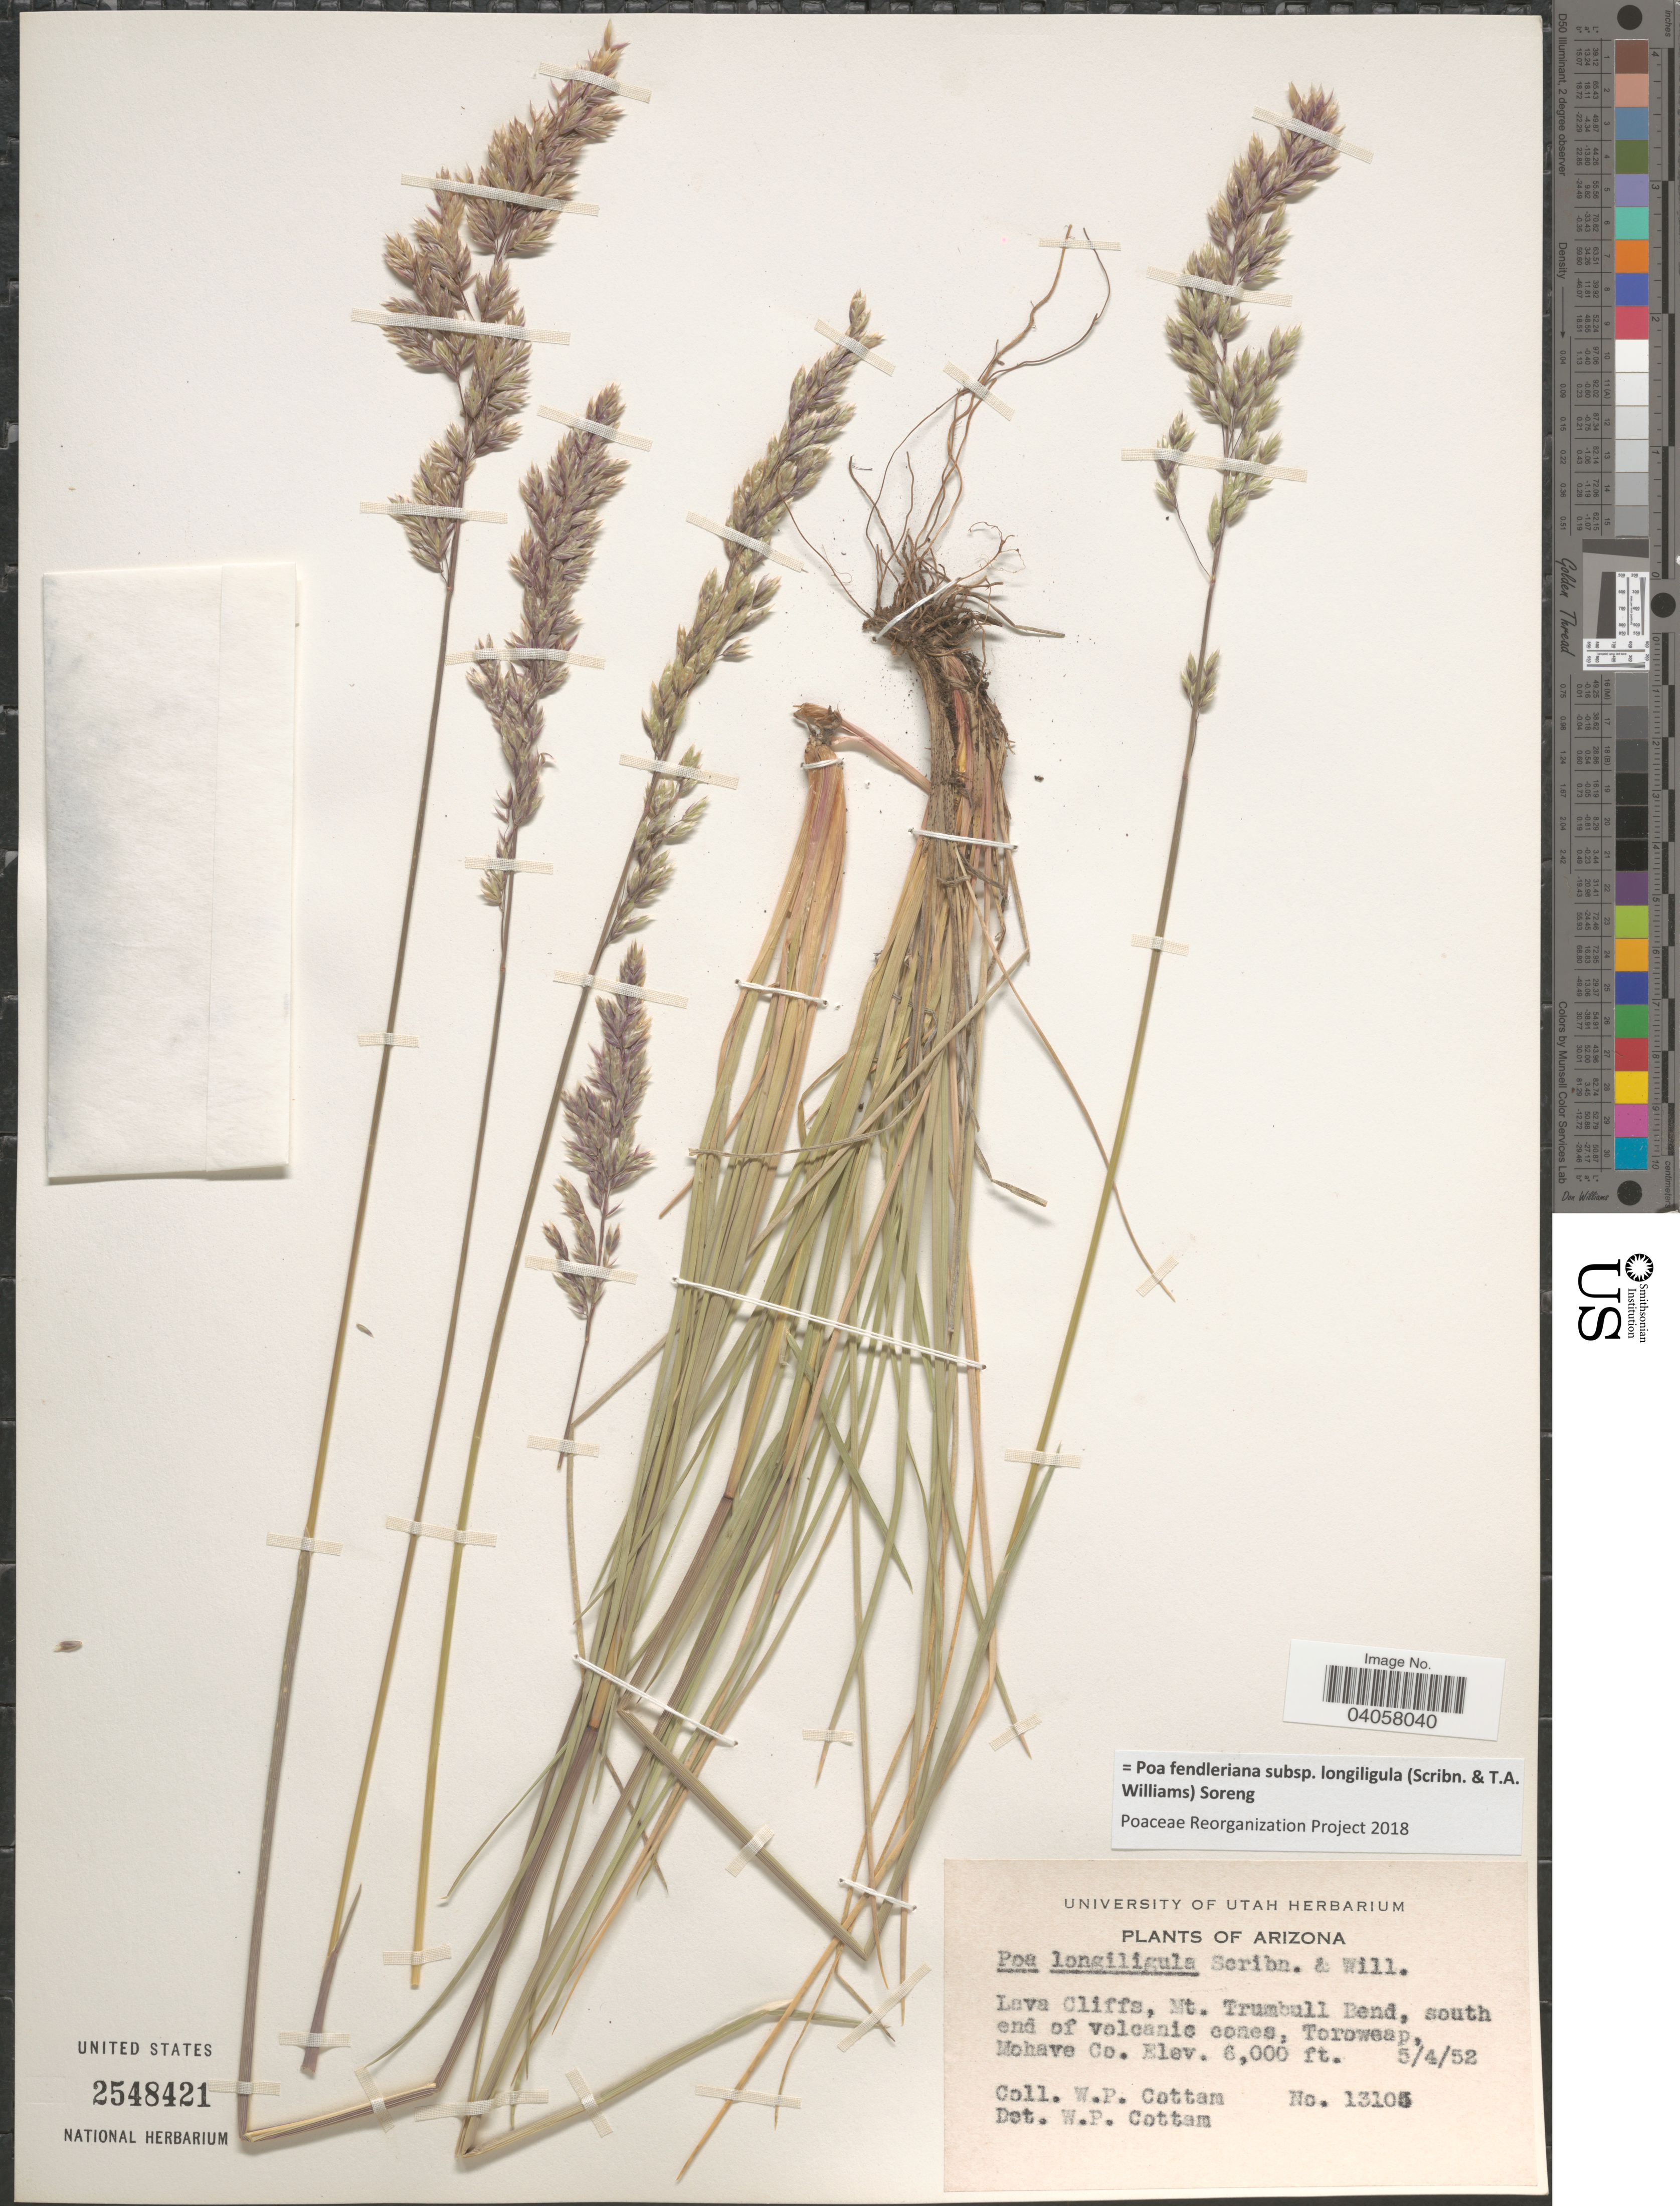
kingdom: Plantae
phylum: Tracheophyta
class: Liliopsida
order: Poales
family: Poaceae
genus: Poa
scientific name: Poa fendleriana subsp. longiligula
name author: (Scribn. & T.A. Williams) Soreng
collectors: W. Cottam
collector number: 13105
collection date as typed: Transcribed d/m/y: 4/5/52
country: United States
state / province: Arizona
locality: Lava Cliffs, Mt. Trumbull Bend, south end of volcanic cones, Toroweap, Mohave Co.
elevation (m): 1829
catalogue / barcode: US 2548421